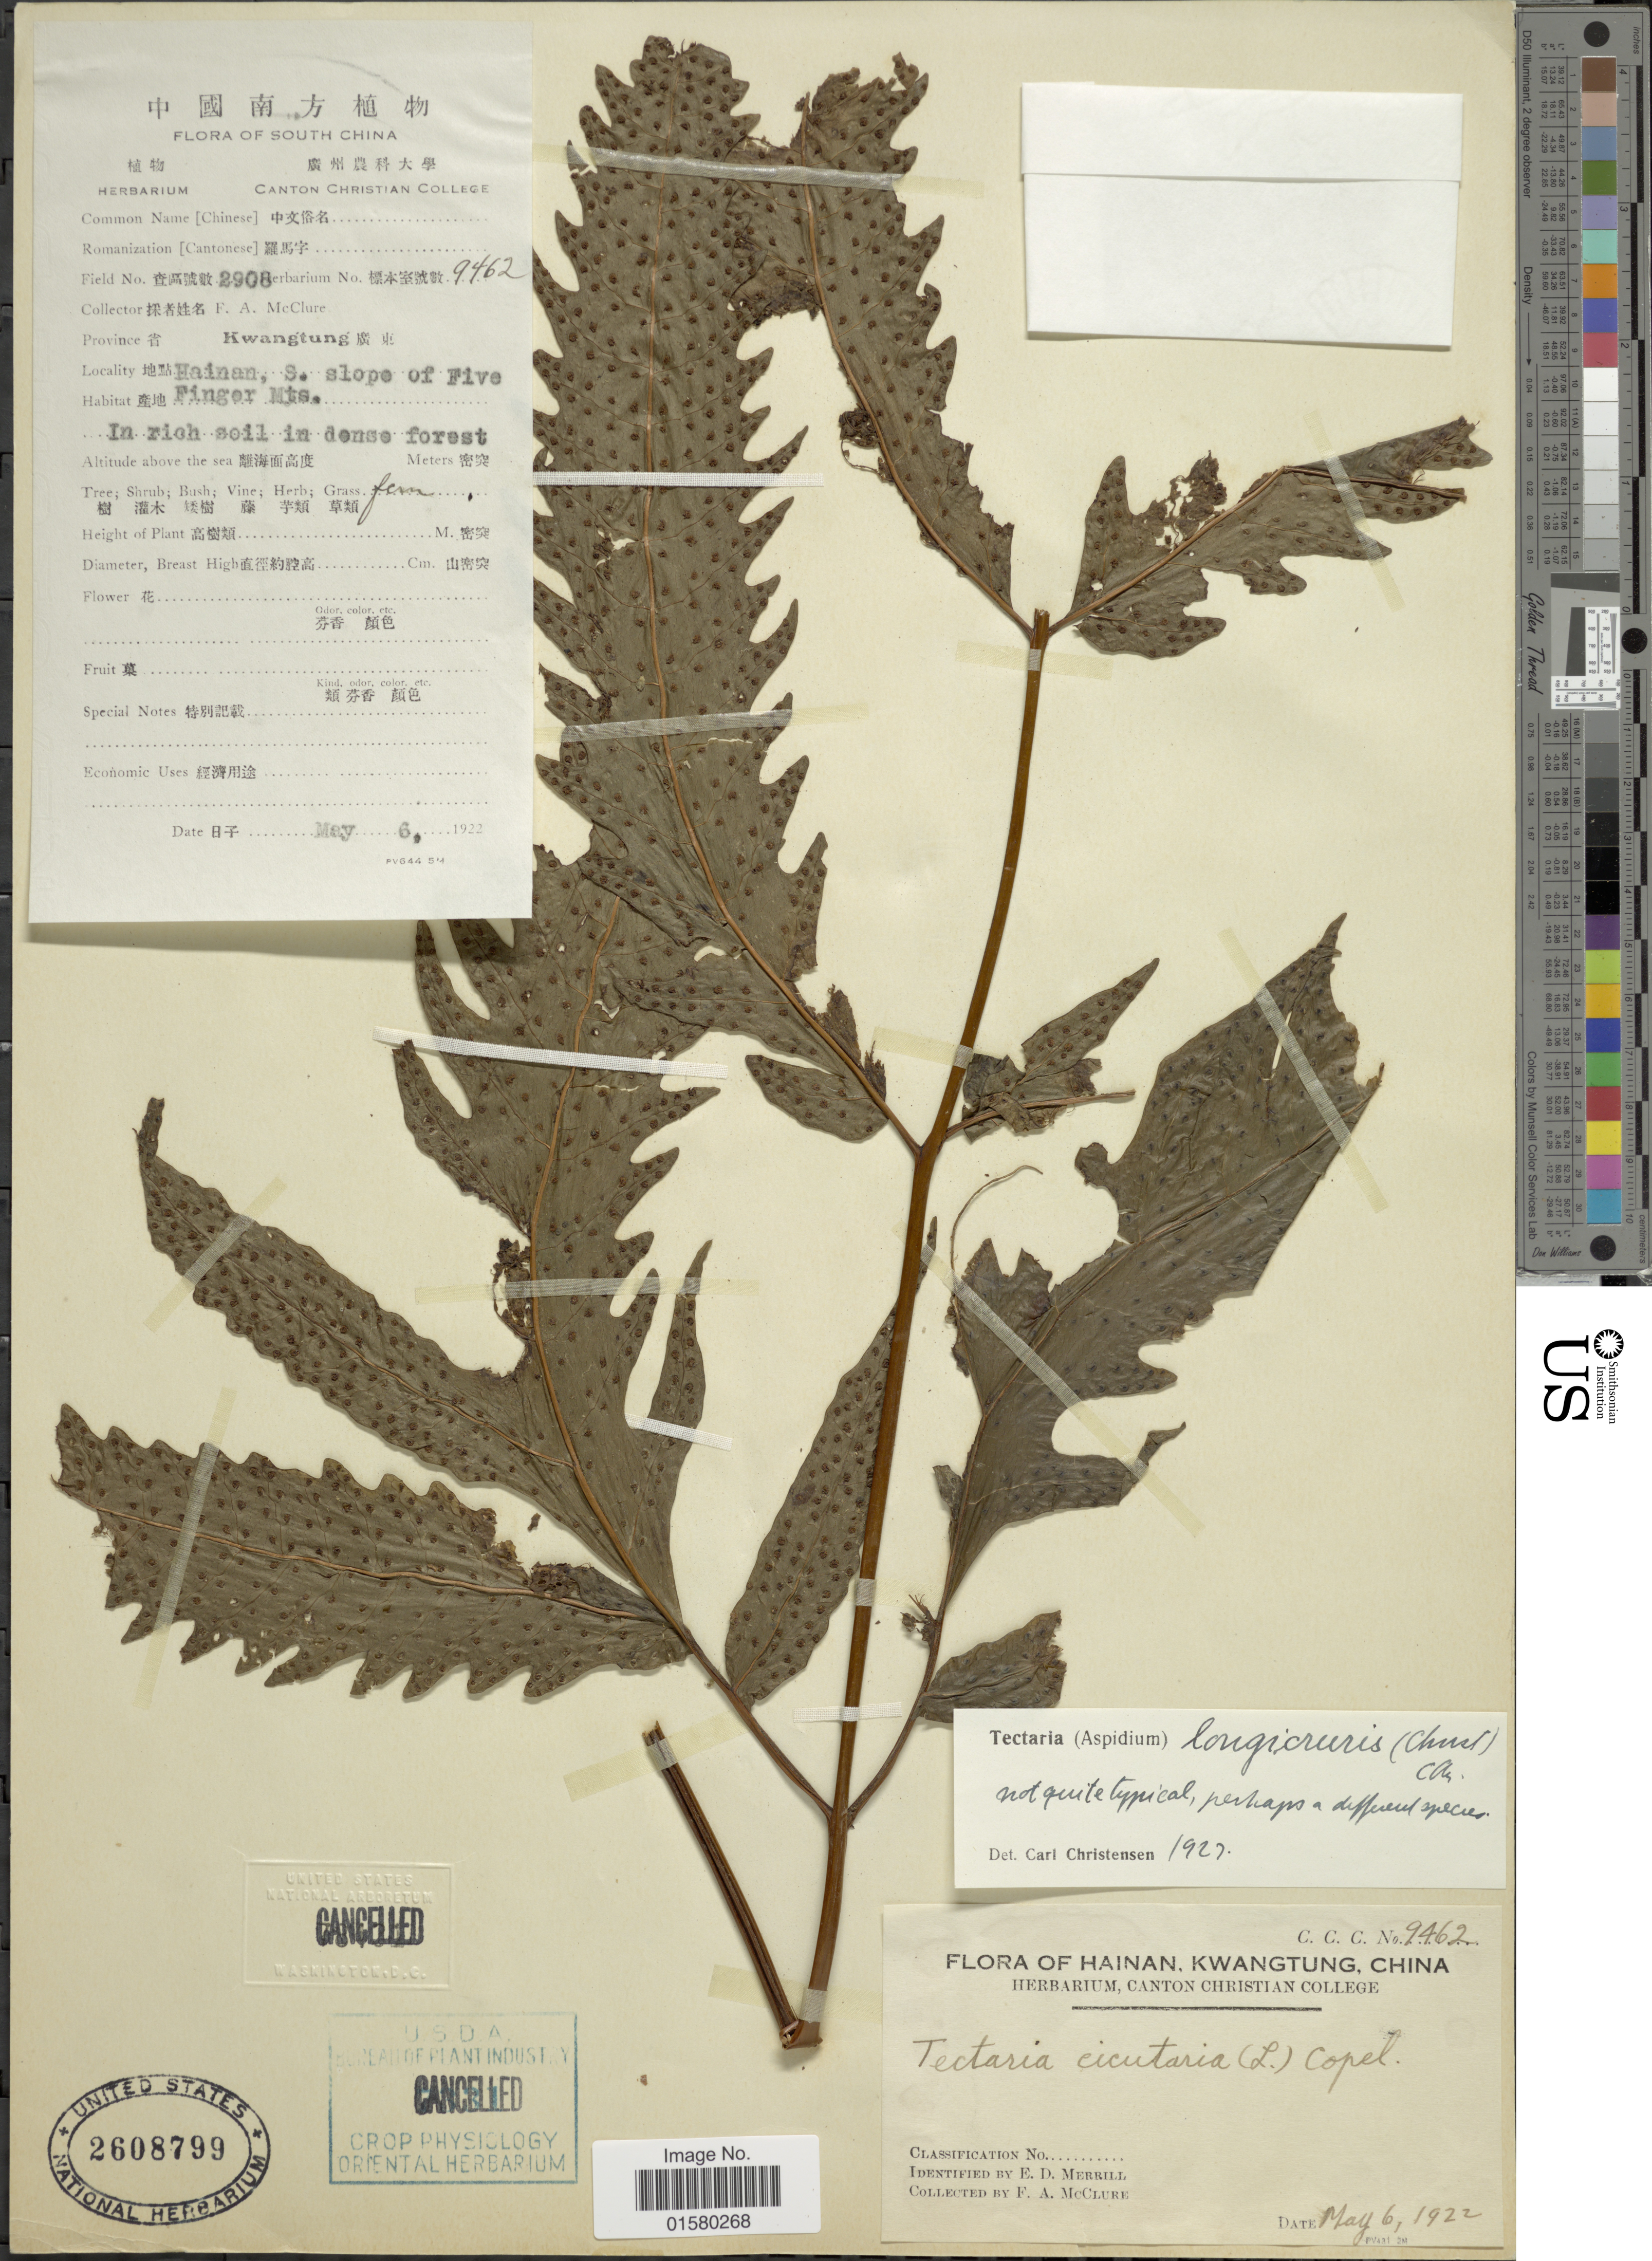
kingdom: Plantae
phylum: Tracheophyta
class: Polypodiopsida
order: Polypodiales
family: Tectariaceae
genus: Tectaria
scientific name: Tectaria longicruris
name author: (Christ) C. Chr.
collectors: F. A. McClure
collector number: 2908/9462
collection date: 1922-05-06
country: China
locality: Hainan, Province Kwangtung, S. slope of Five Finger Mts.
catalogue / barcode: US 2608799